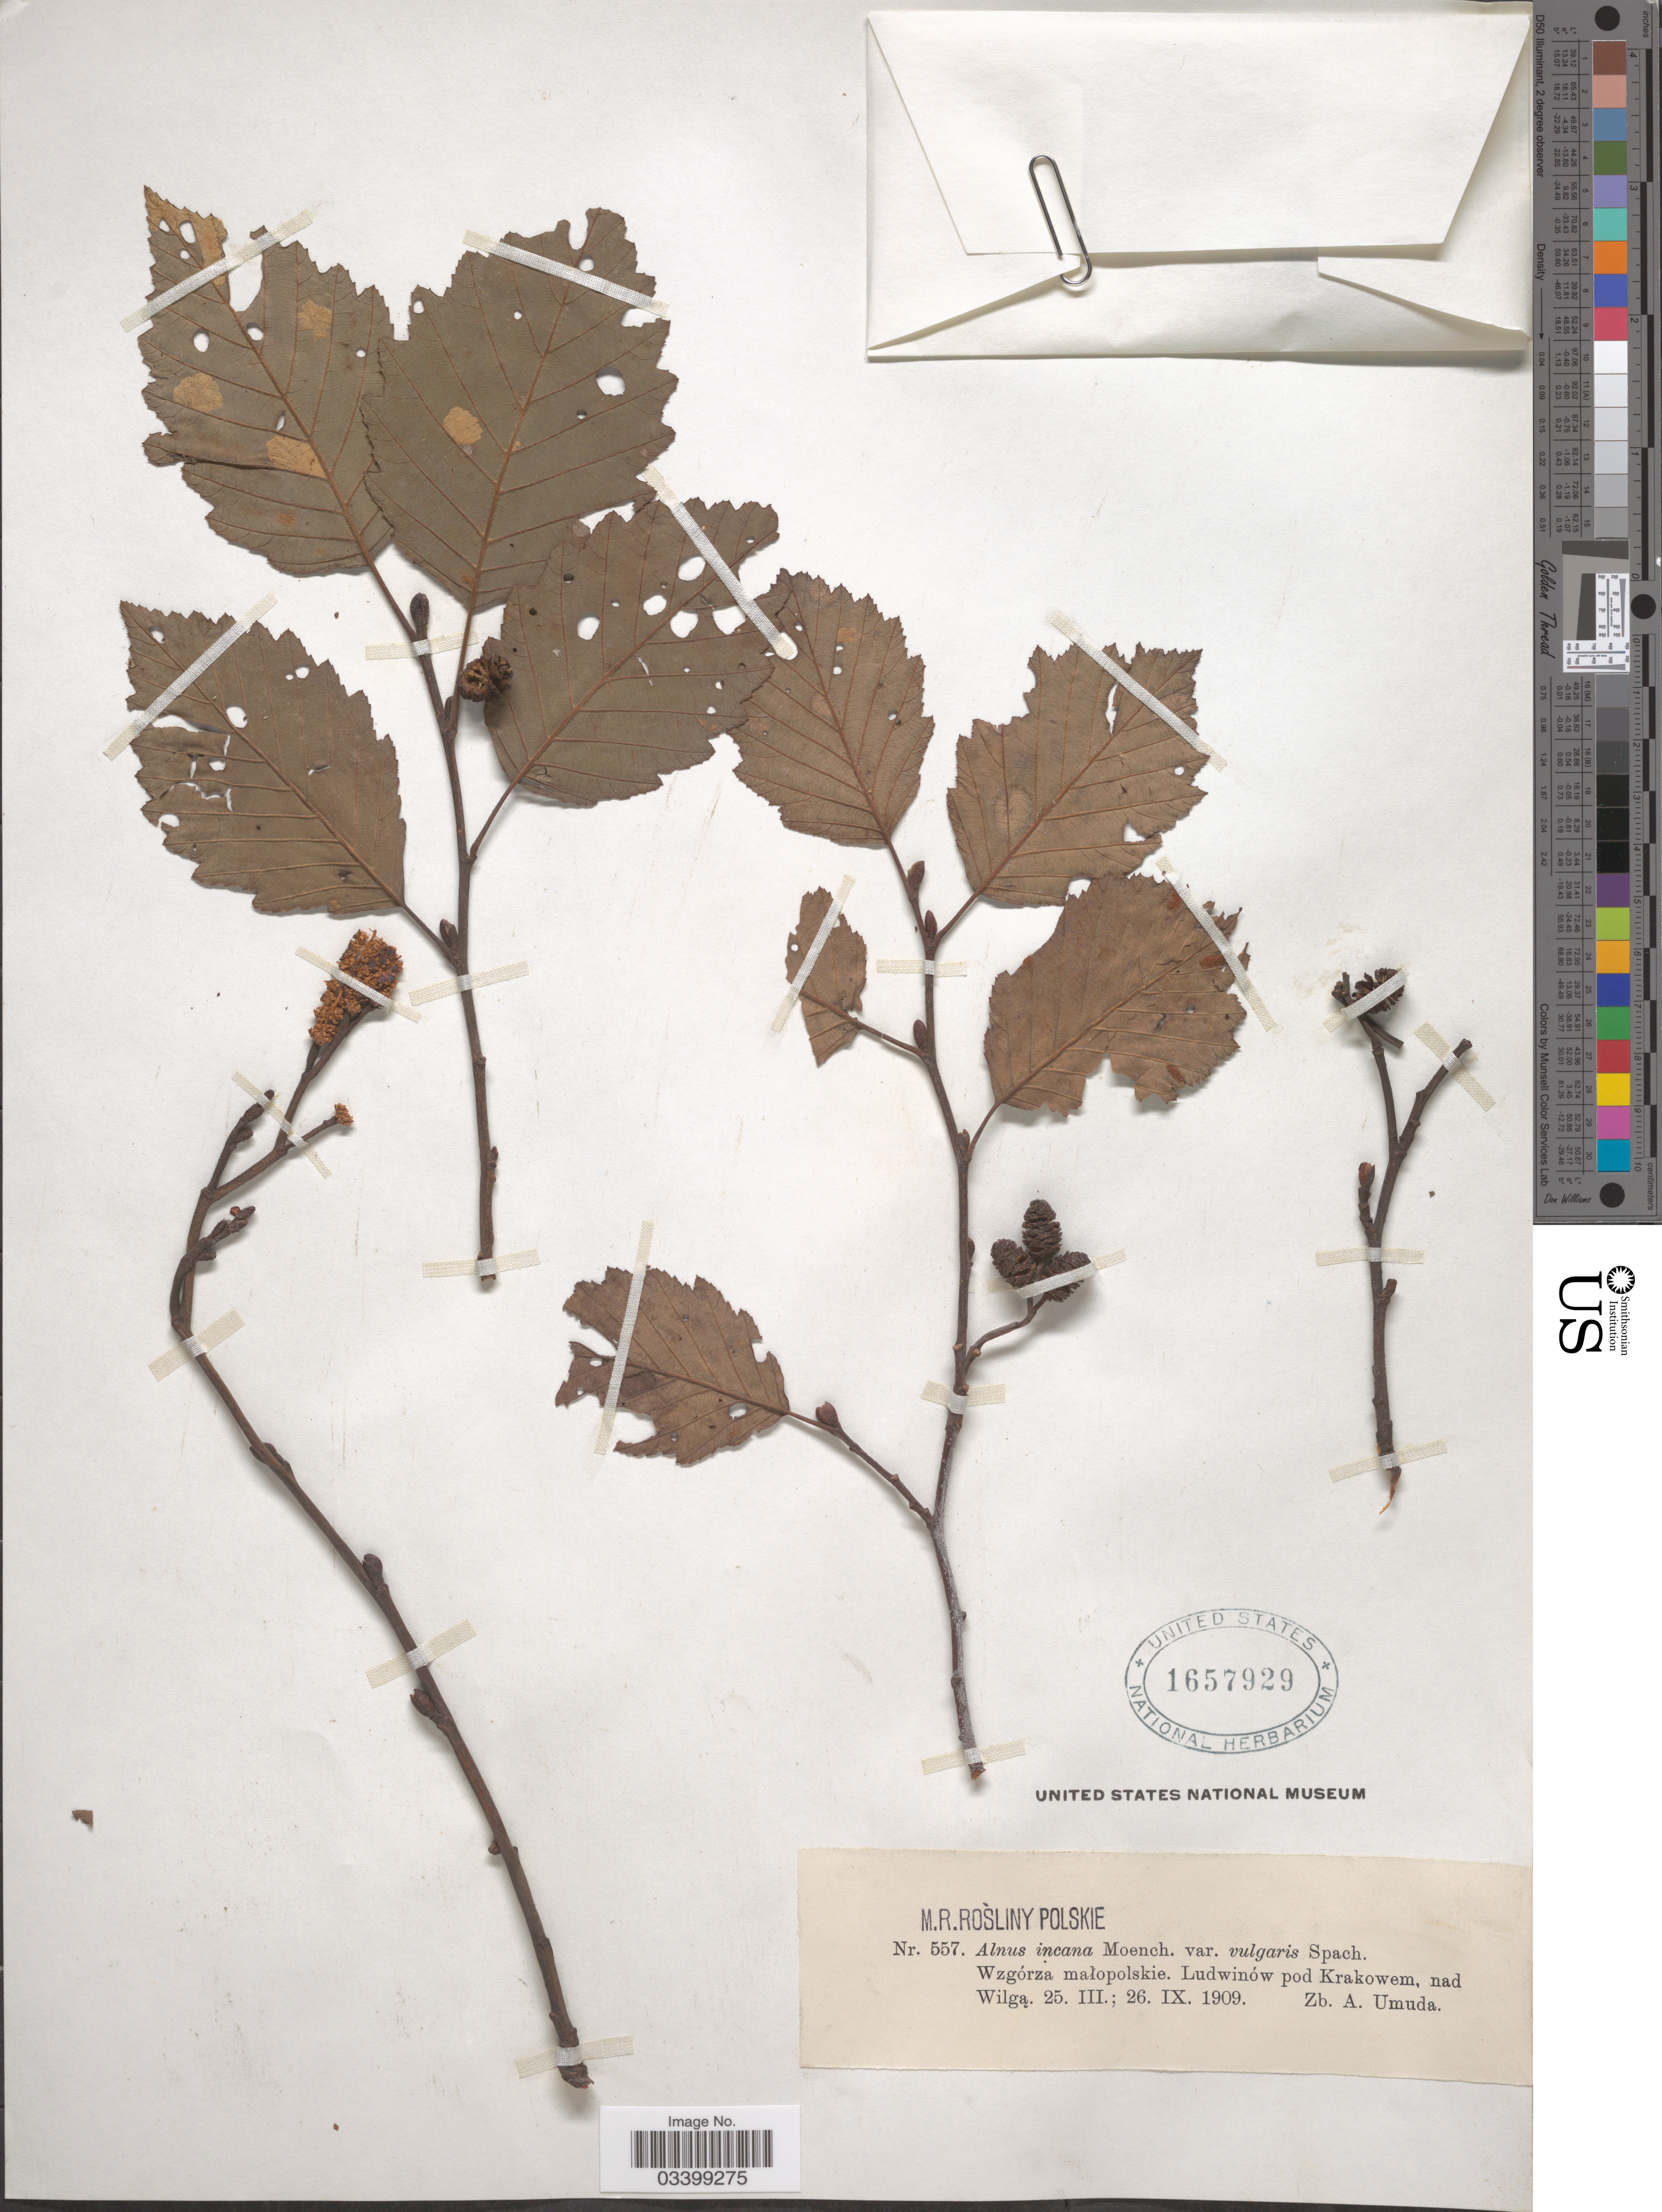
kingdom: Plantae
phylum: Tracheophyta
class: Magnoliopsida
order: Fagales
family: Betulaceae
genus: Alnus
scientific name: Alnus incana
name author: (L.) Moench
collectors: Z. Umuda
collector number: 557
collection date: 1909-03-25/1909-09-26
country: Poland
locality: Wagórzaq małopolskie, Ludwinów pod Krakowem, nad Wilgą.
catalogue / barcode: US 1657929